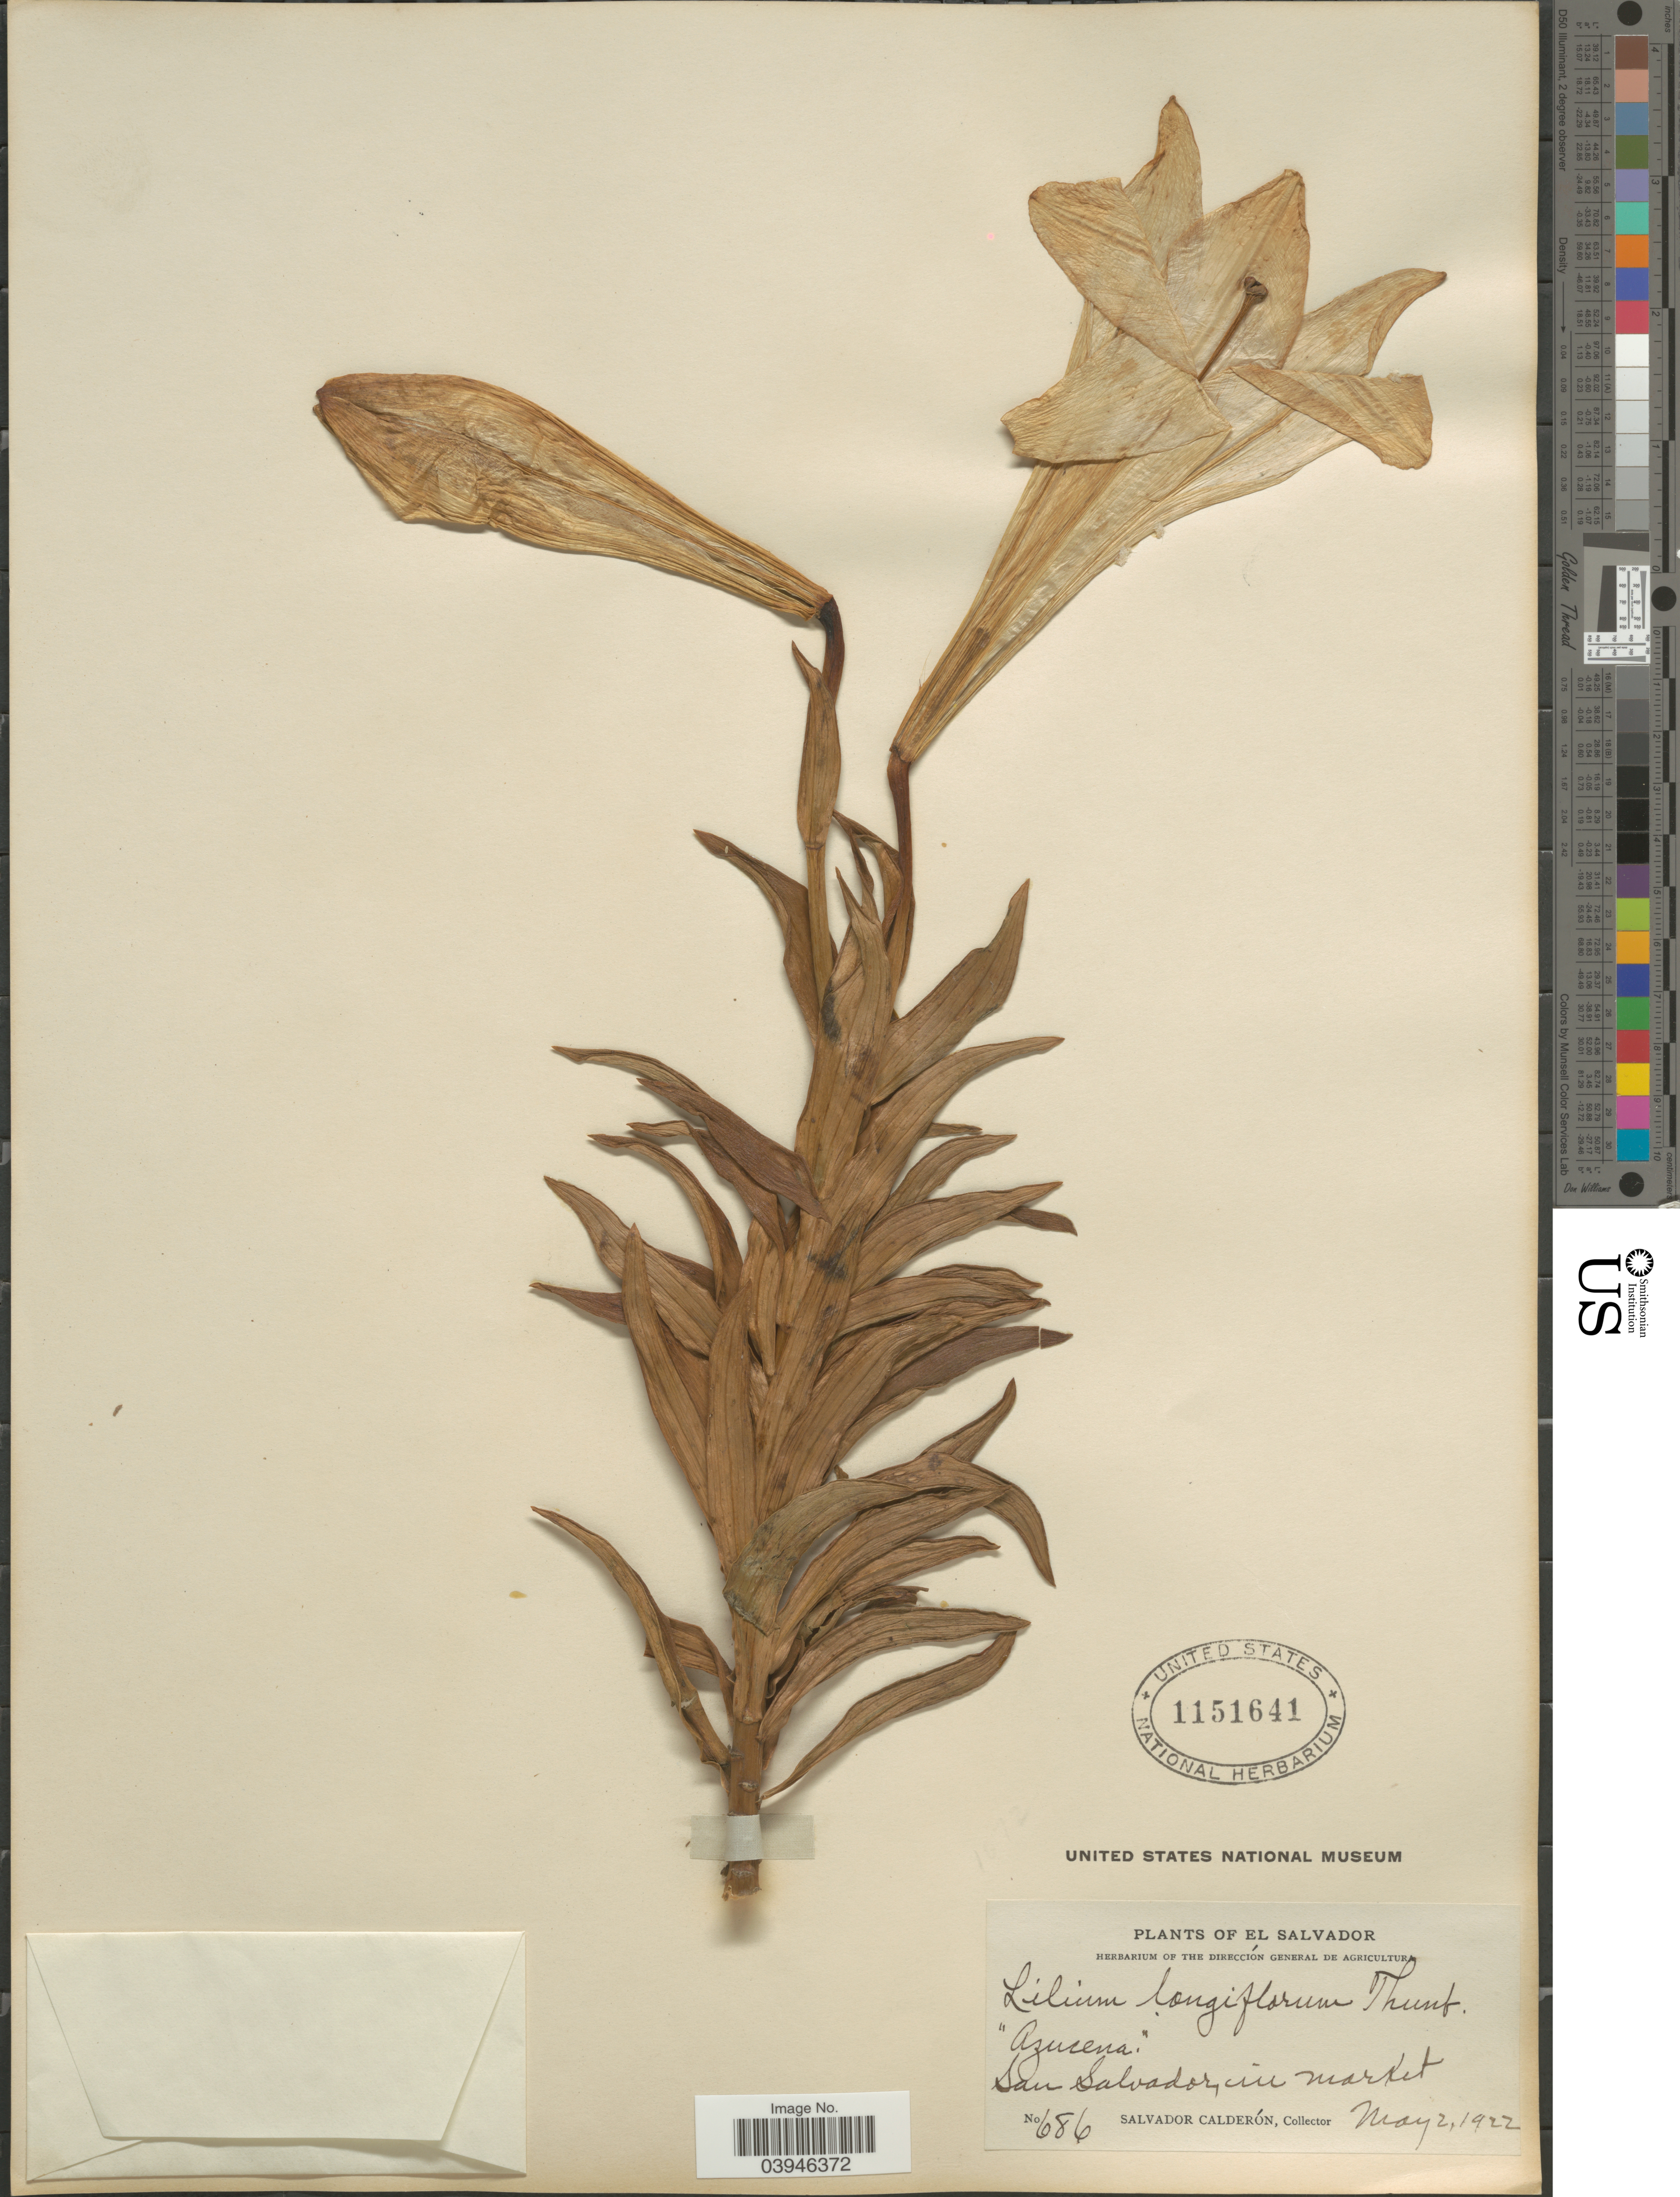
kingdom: Plantae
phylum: Tracheophyta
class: Liliopsida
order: Liliales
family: Liliaceae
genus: Lilium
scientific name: Lilium longiflorum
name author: Thunb.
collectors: S. Calderón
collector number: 686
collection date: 1922-05-02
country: El Salvador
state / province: San Salvador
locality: San Salvador, in market.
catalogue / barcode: US 1151641